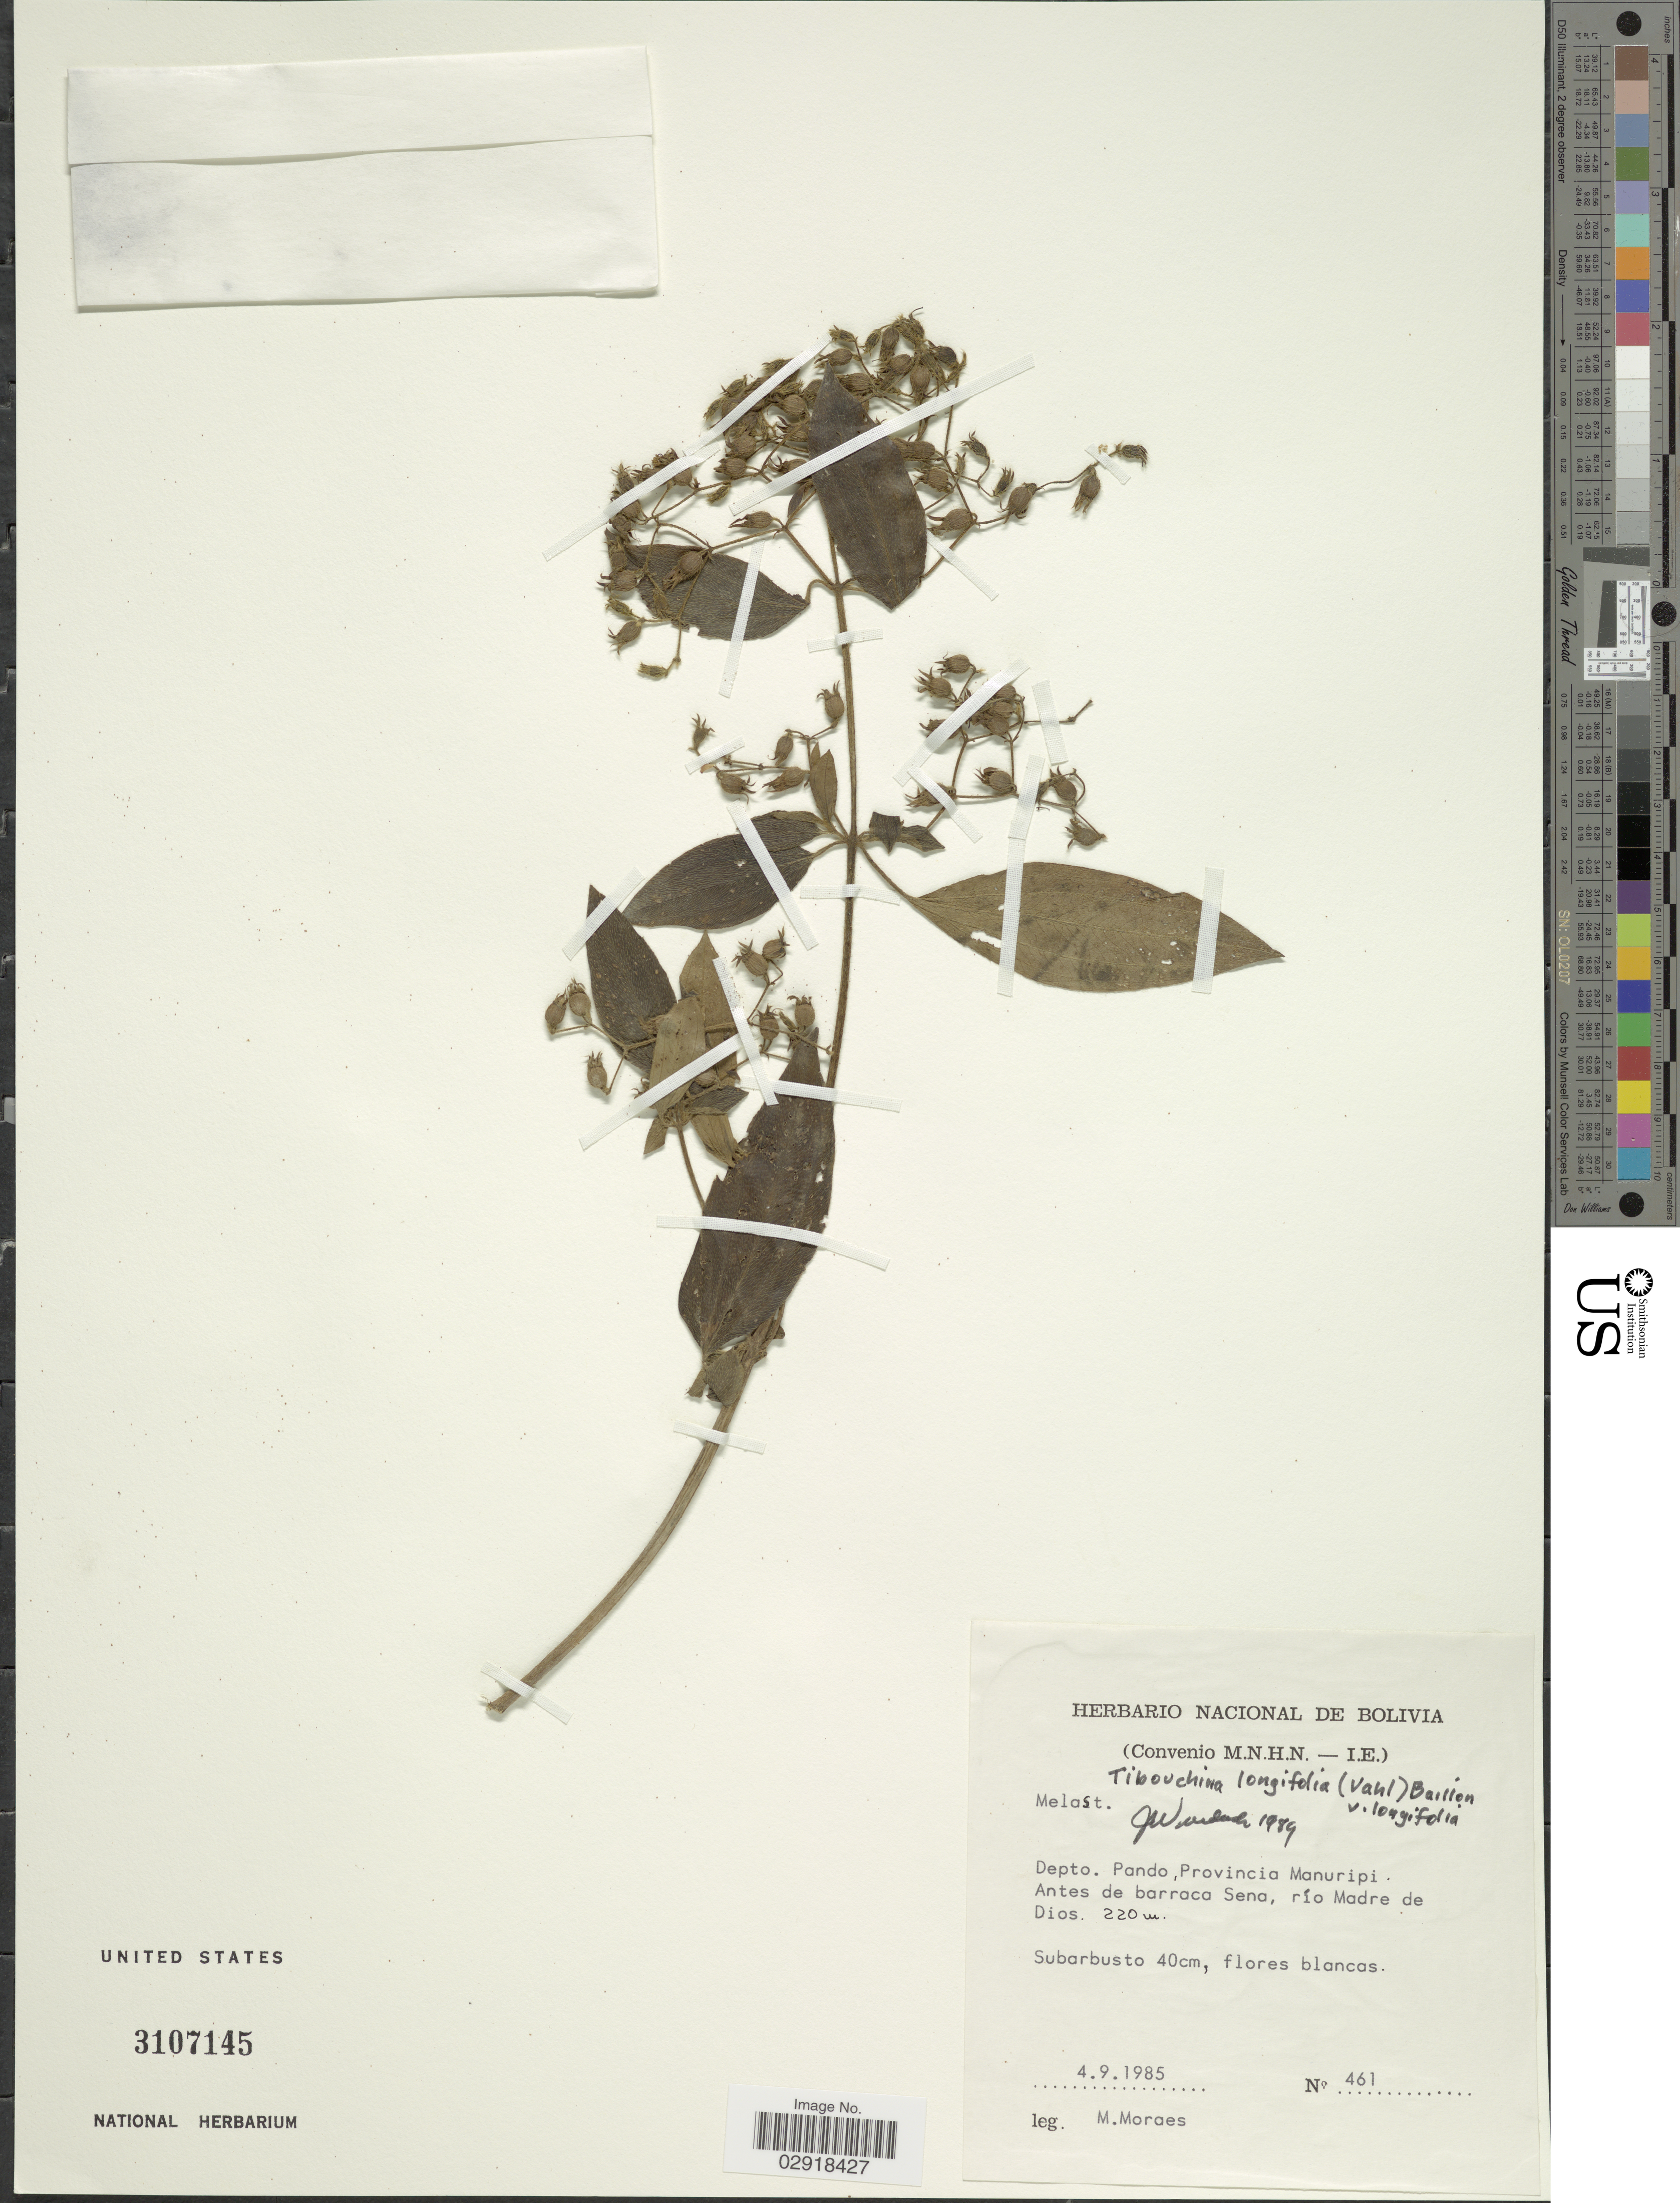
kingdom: Plantae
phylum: Tracheophyta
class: Magnoliopsida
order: Myrtales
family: Melastomataceae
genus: Chaetogastra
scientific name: Chaetogastra longifolia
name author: (Vahl) DC.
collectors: M. Moraes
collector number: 461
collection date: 1985-09-04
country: Bolivia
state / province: Pando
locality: Depto. Pando, Provincia Manuripi, Antes de barraca Sena, río Madre de Dios.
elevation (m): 220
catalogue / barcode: US 3107145